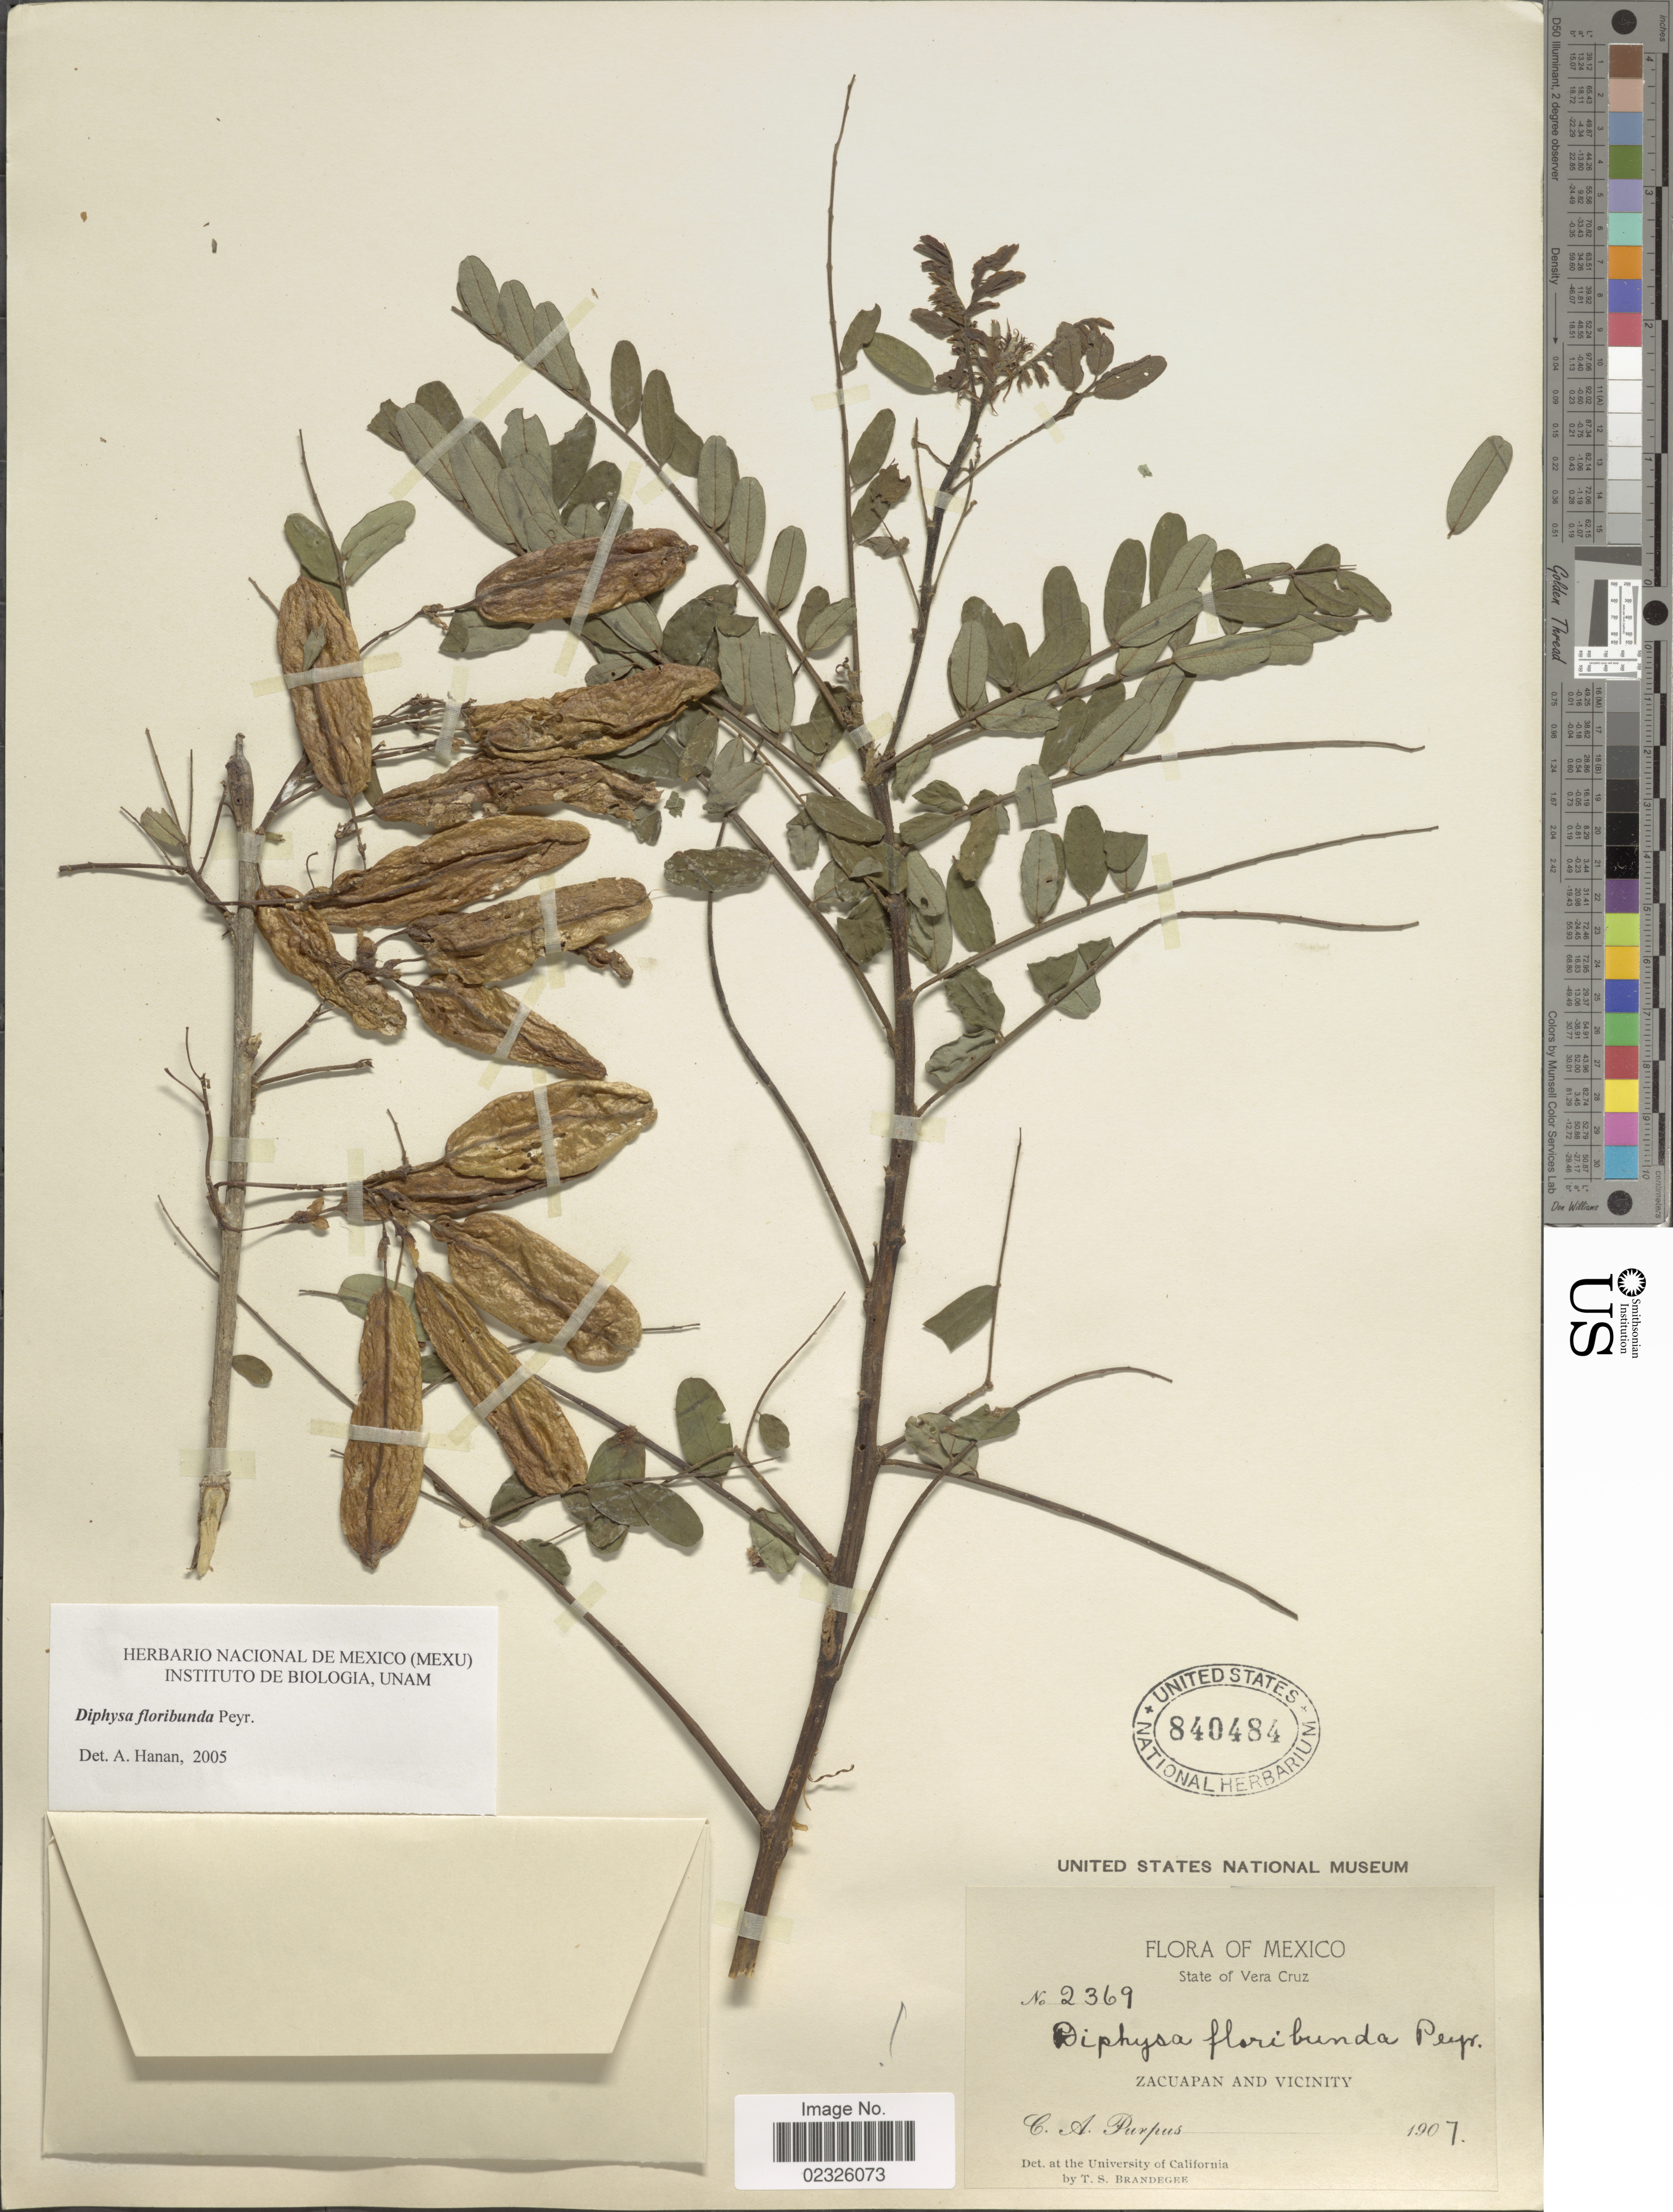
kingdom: Plantae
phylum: Tracheophyta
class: Magnoliopsida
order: Fabales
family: Fabaceae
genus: Diphysa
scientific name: Diphysa floribunda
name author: Peyr.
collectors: C. A. Purpus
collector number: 2369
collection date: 1907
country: Mexico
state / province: Veracruz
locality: State of Vera Cruz, Zacuapan and Vicinity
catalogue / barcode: US 840484